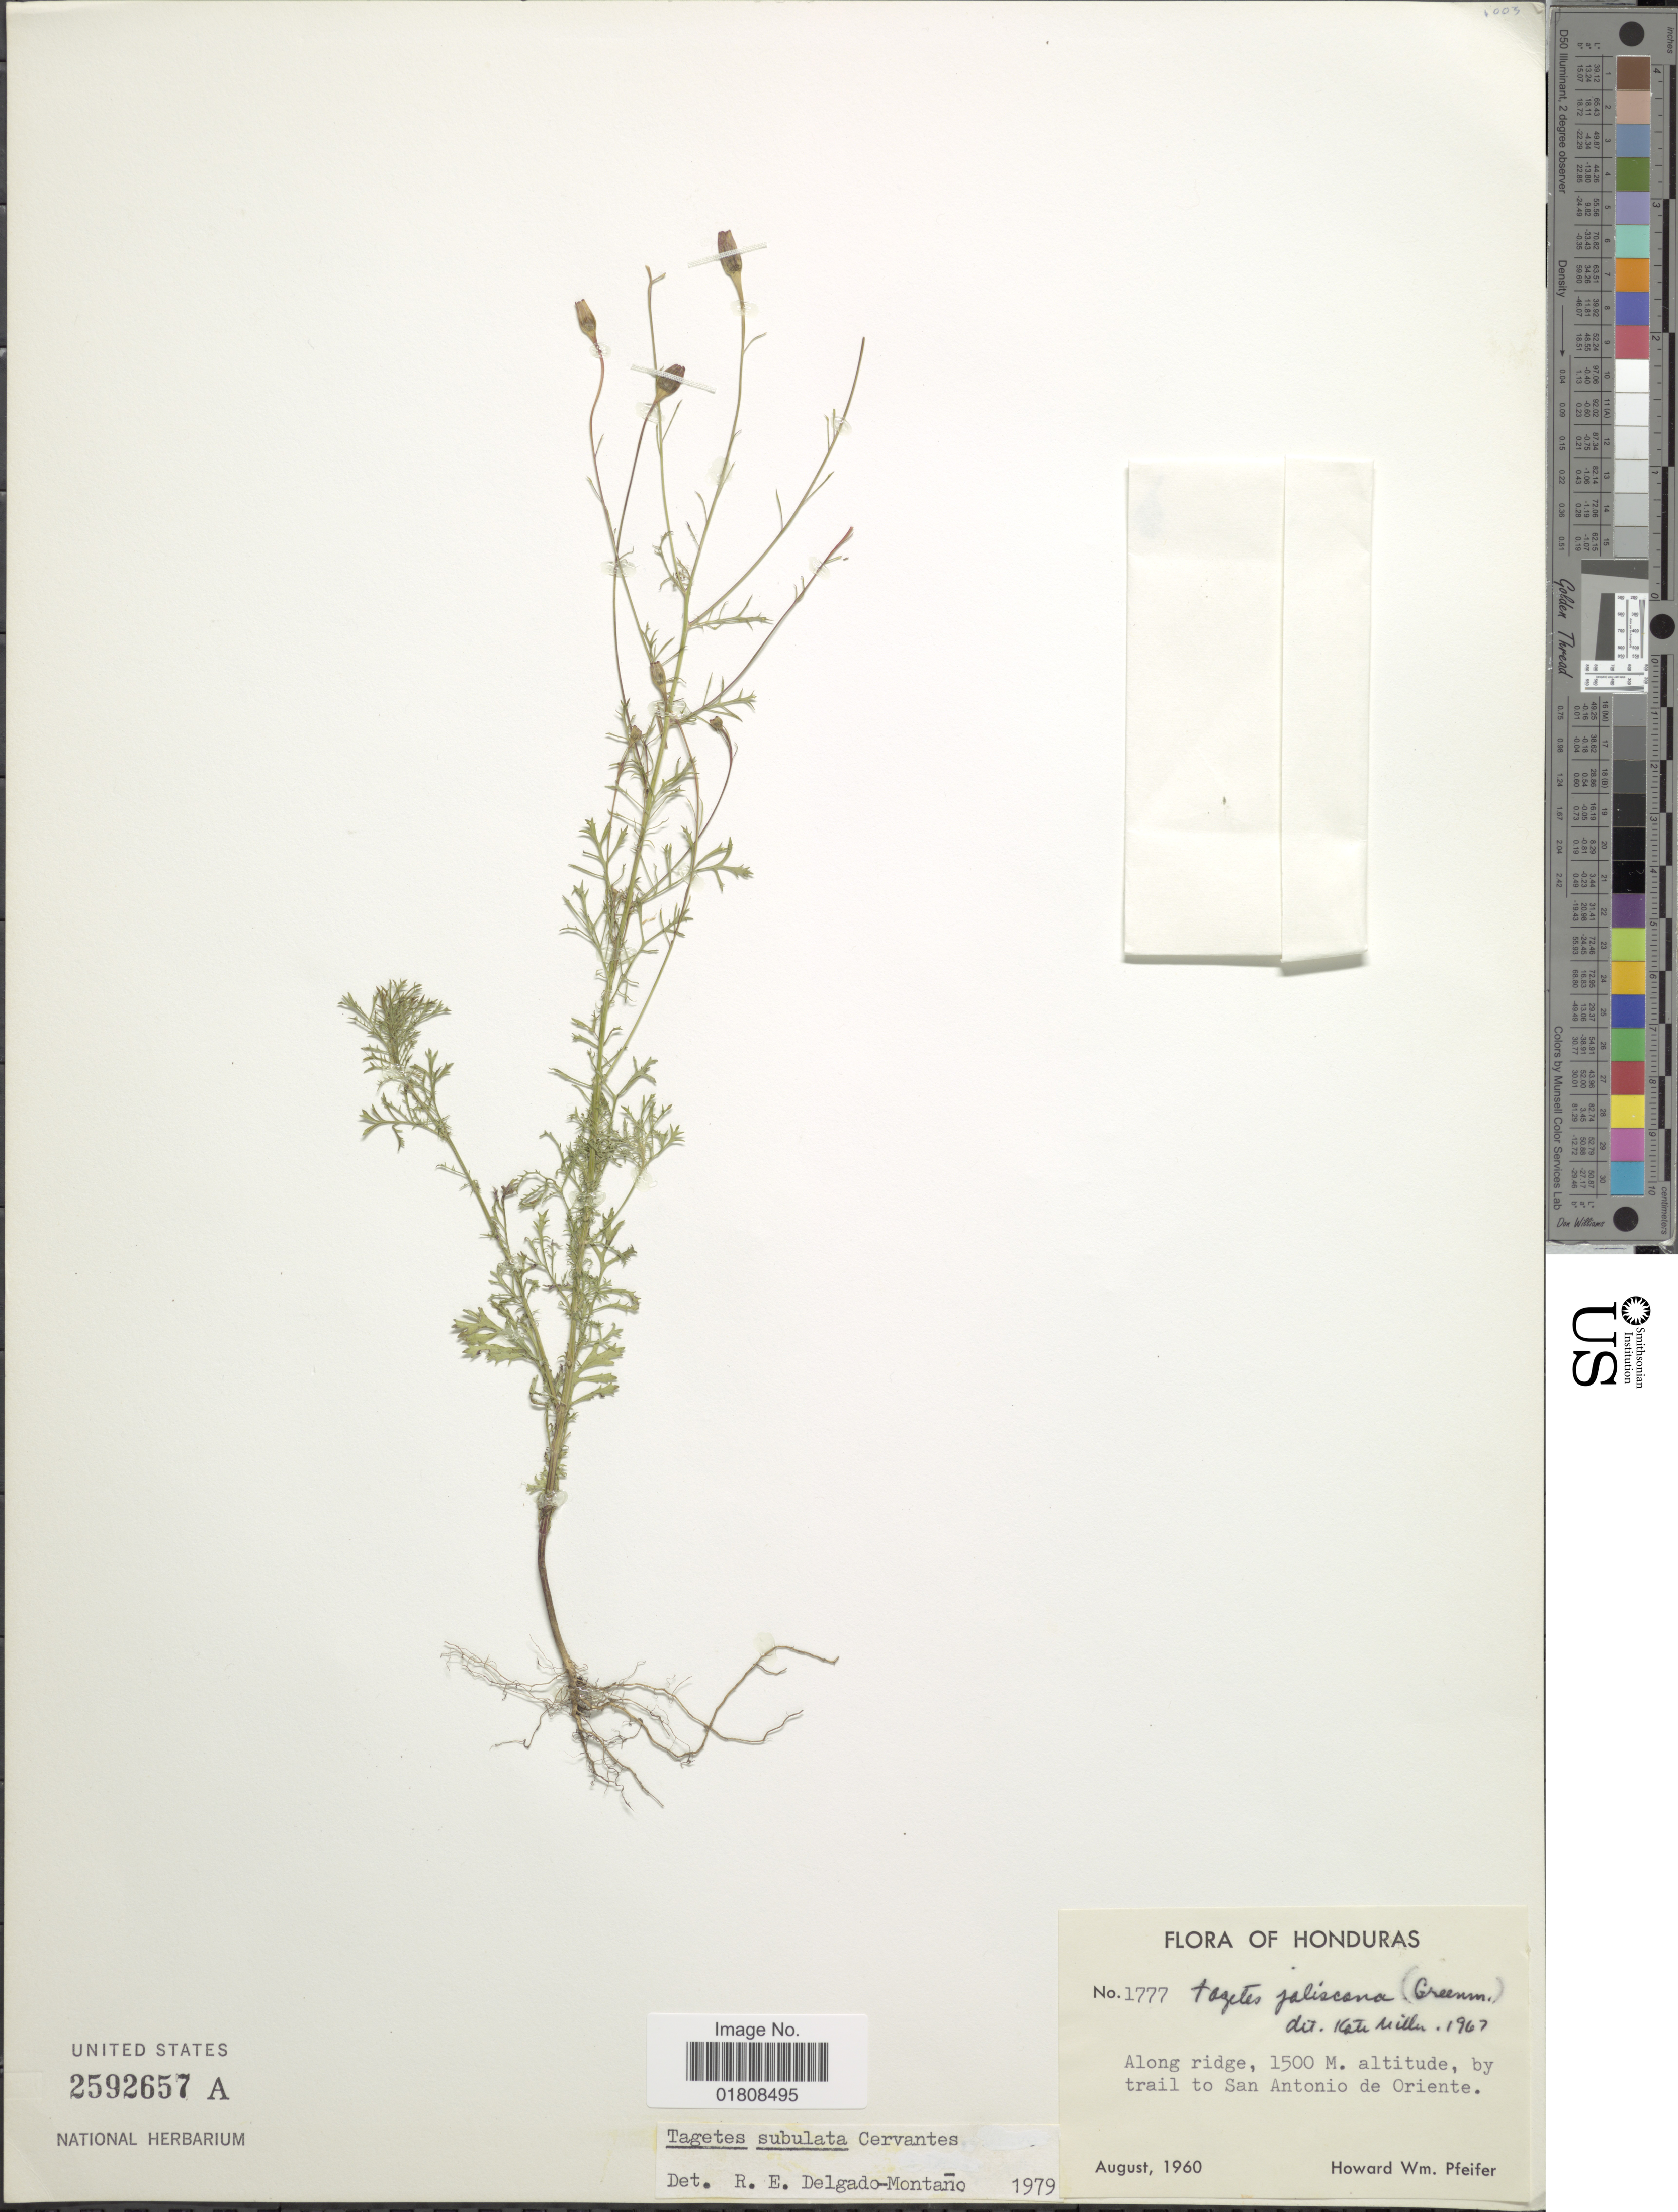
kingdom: Plantae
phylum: Tracheophyta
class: Magnoliopsida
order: Asterales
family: Asteraceae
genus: Tagetes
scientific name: Tagetes subulata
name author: Cerv.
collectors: H. W. Pfeifer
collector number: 1777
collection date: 1960-08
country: Honduras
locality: Trail to San Antonio de Oriente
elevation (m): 1500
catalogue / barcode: US 2592657A